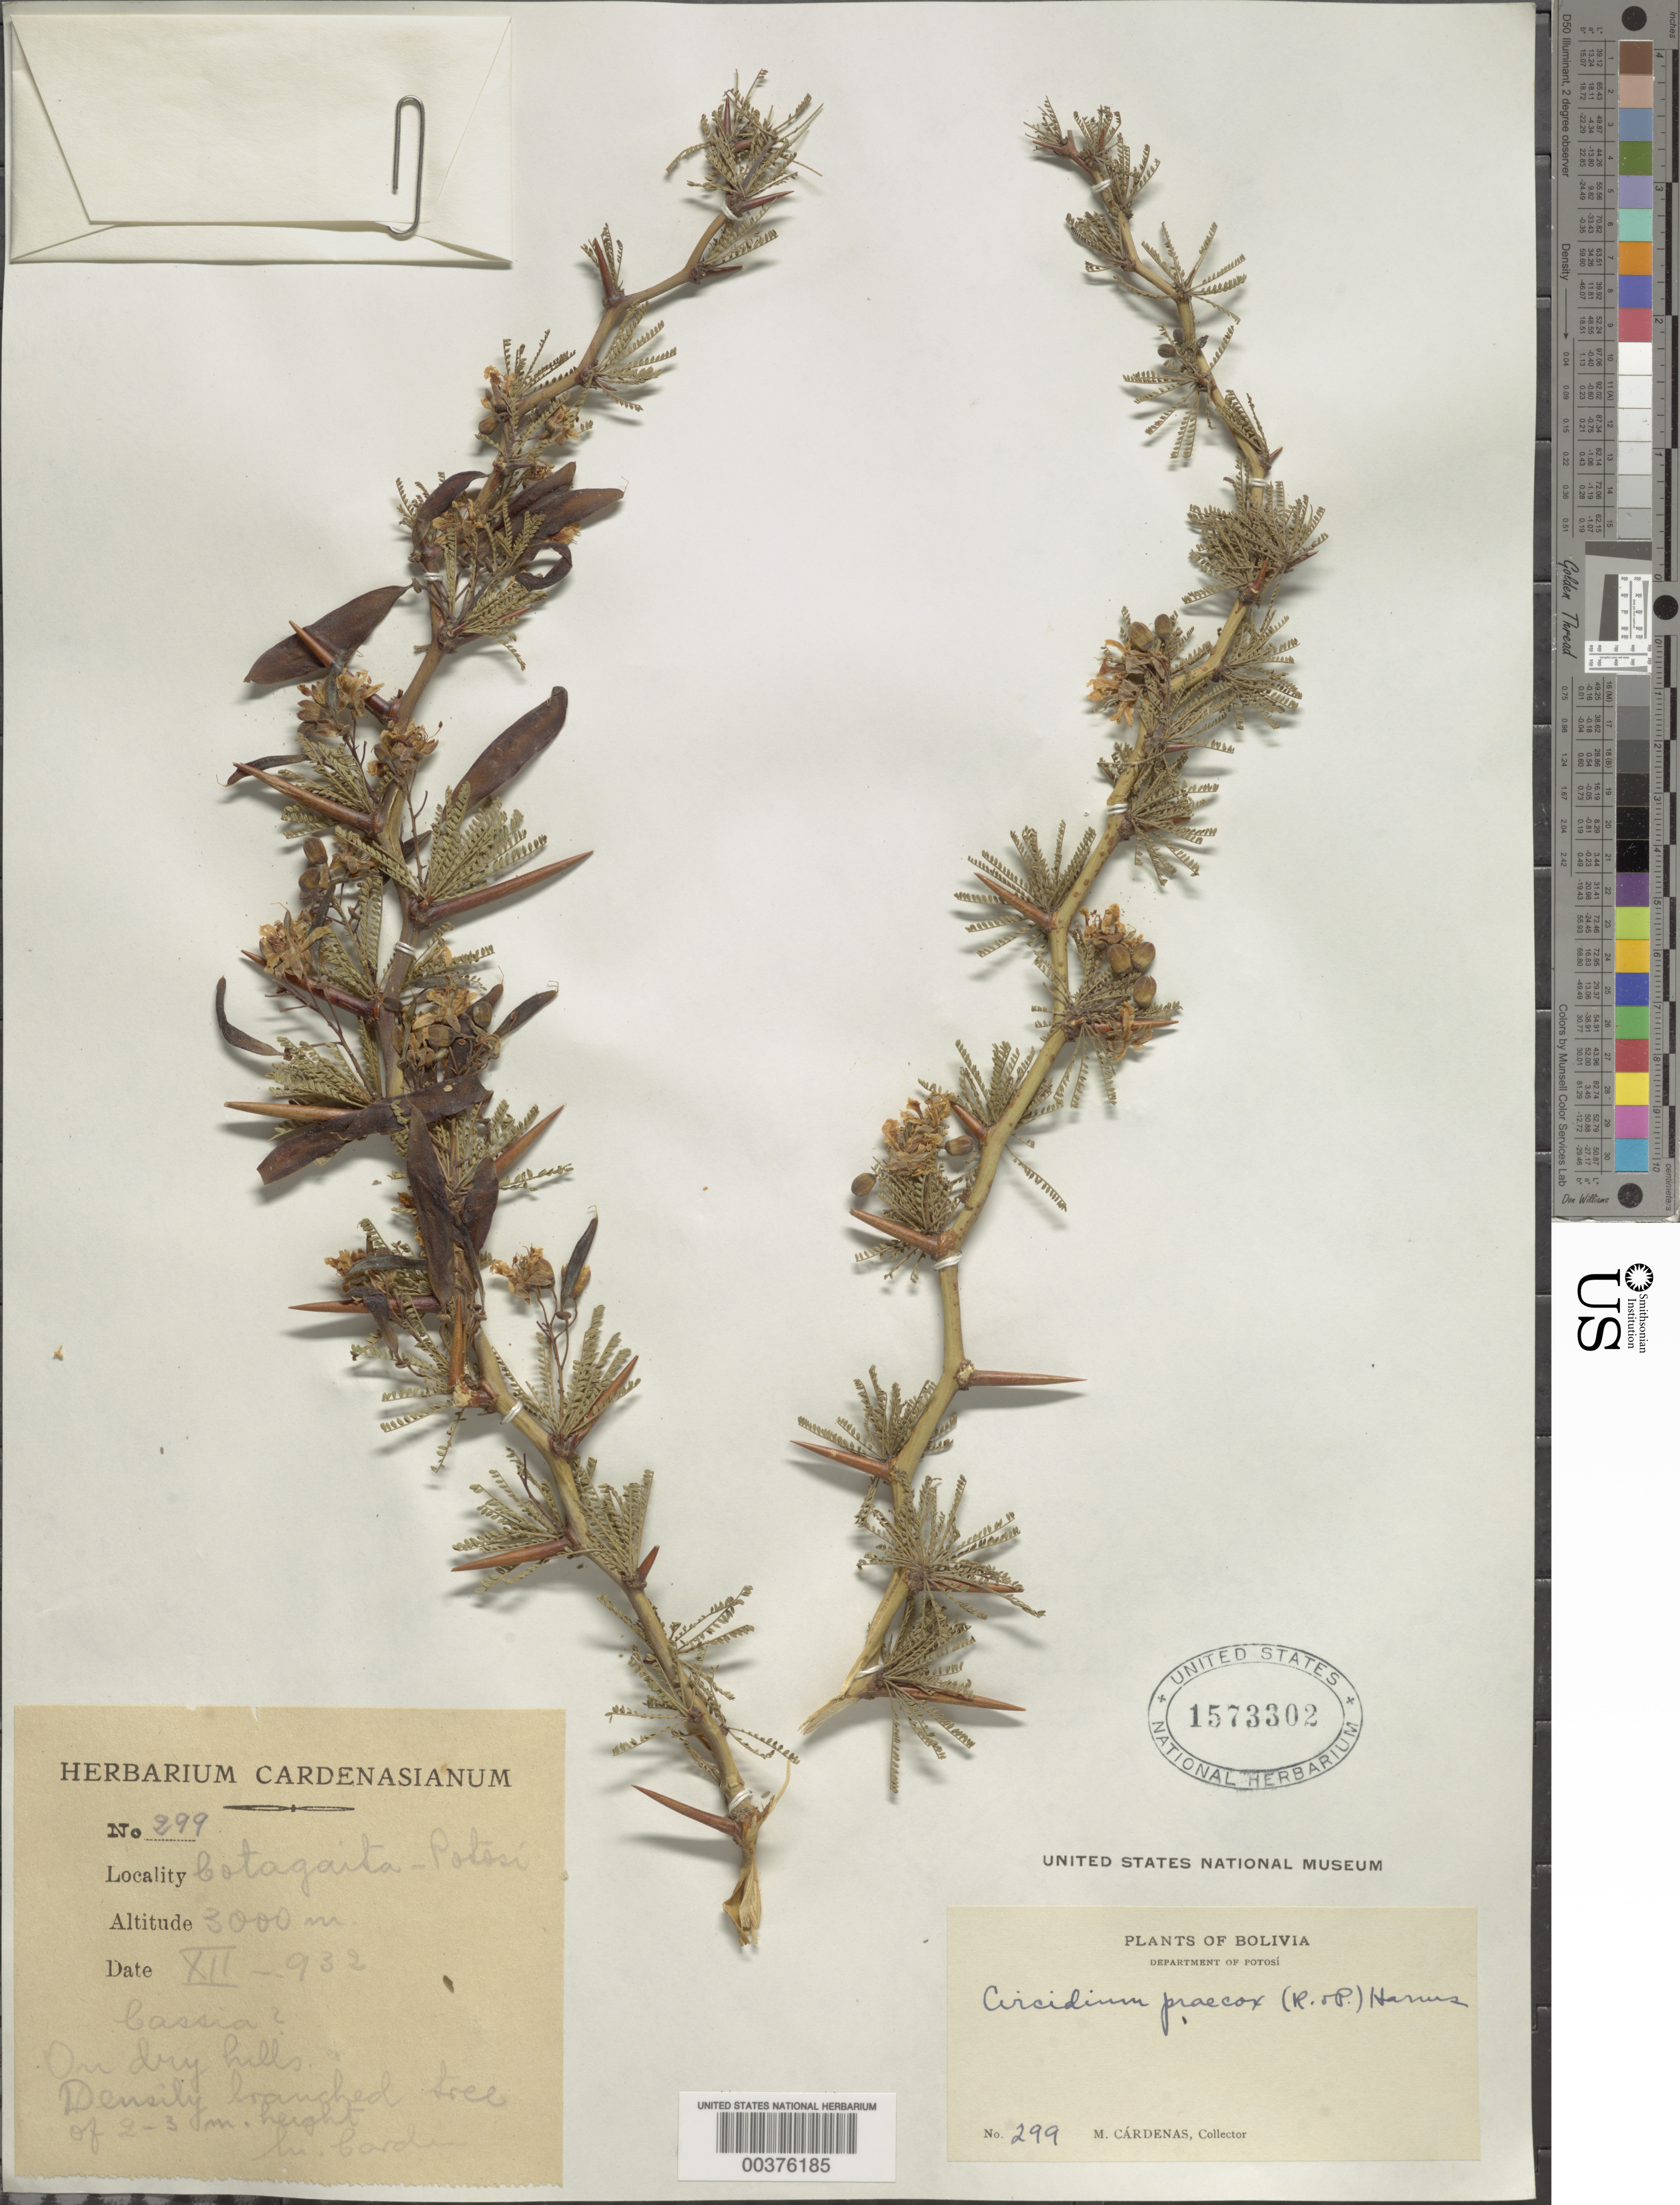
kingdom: Plantae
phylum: Tracheophyta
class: Magnoliopsida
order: Fabales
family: Fabaceae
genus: Parkinsonia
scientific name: Parkinsonia praecox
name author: (Ruiz & Pav.) J.E. Hawkins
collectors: M. Cárdenas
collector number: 299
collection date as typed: Dec 1932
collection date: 1932-12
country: Bolivia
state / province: Potosí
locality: Cotagaita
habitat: On dry hills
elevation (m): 3000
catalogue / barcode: US 1573302